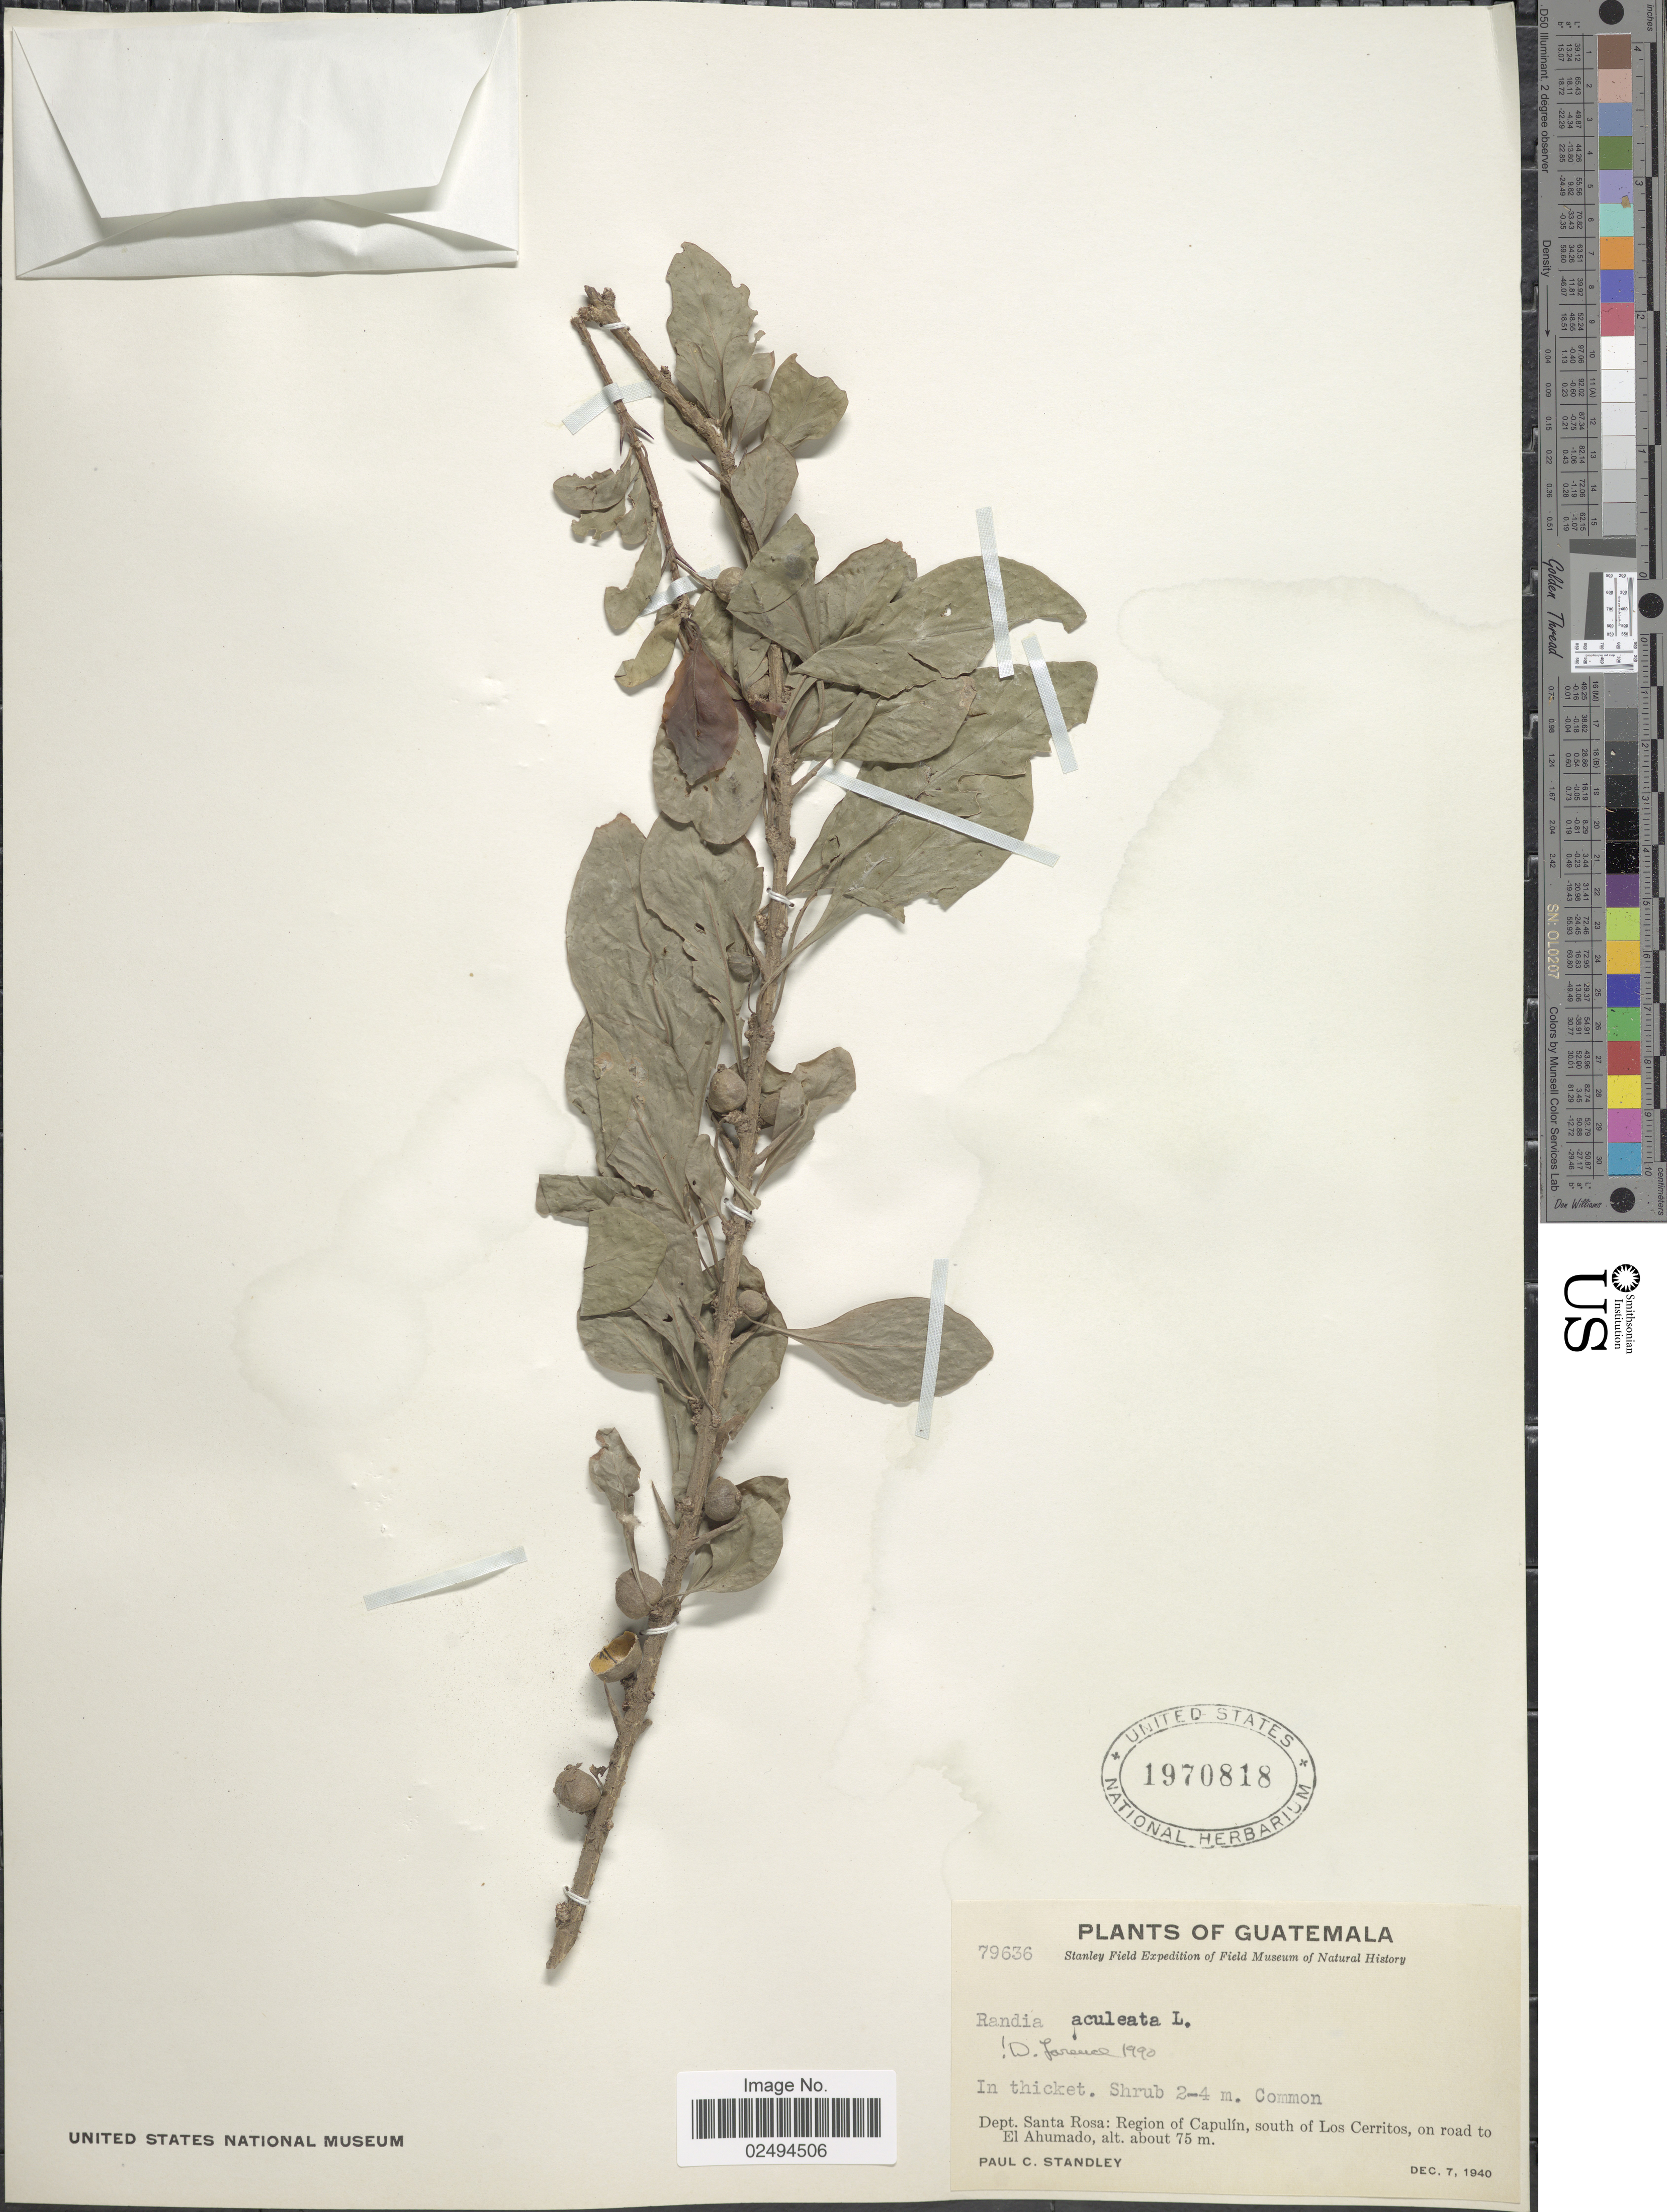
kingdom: Plantae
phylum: Tracheophyta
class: Magnoliopsida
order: Gentianales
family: Rubiaceae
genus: Randia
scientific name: Randia aculeata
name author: L.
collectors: P. C. Standley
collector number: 79636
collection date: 1940-12-07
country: Guatemala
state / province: Santa Rosa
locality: Dept. Santa Rosa: Region of Capulin, south of Los Cerritos, on road to El Ahumado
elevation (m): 75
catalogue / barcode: US 1970818